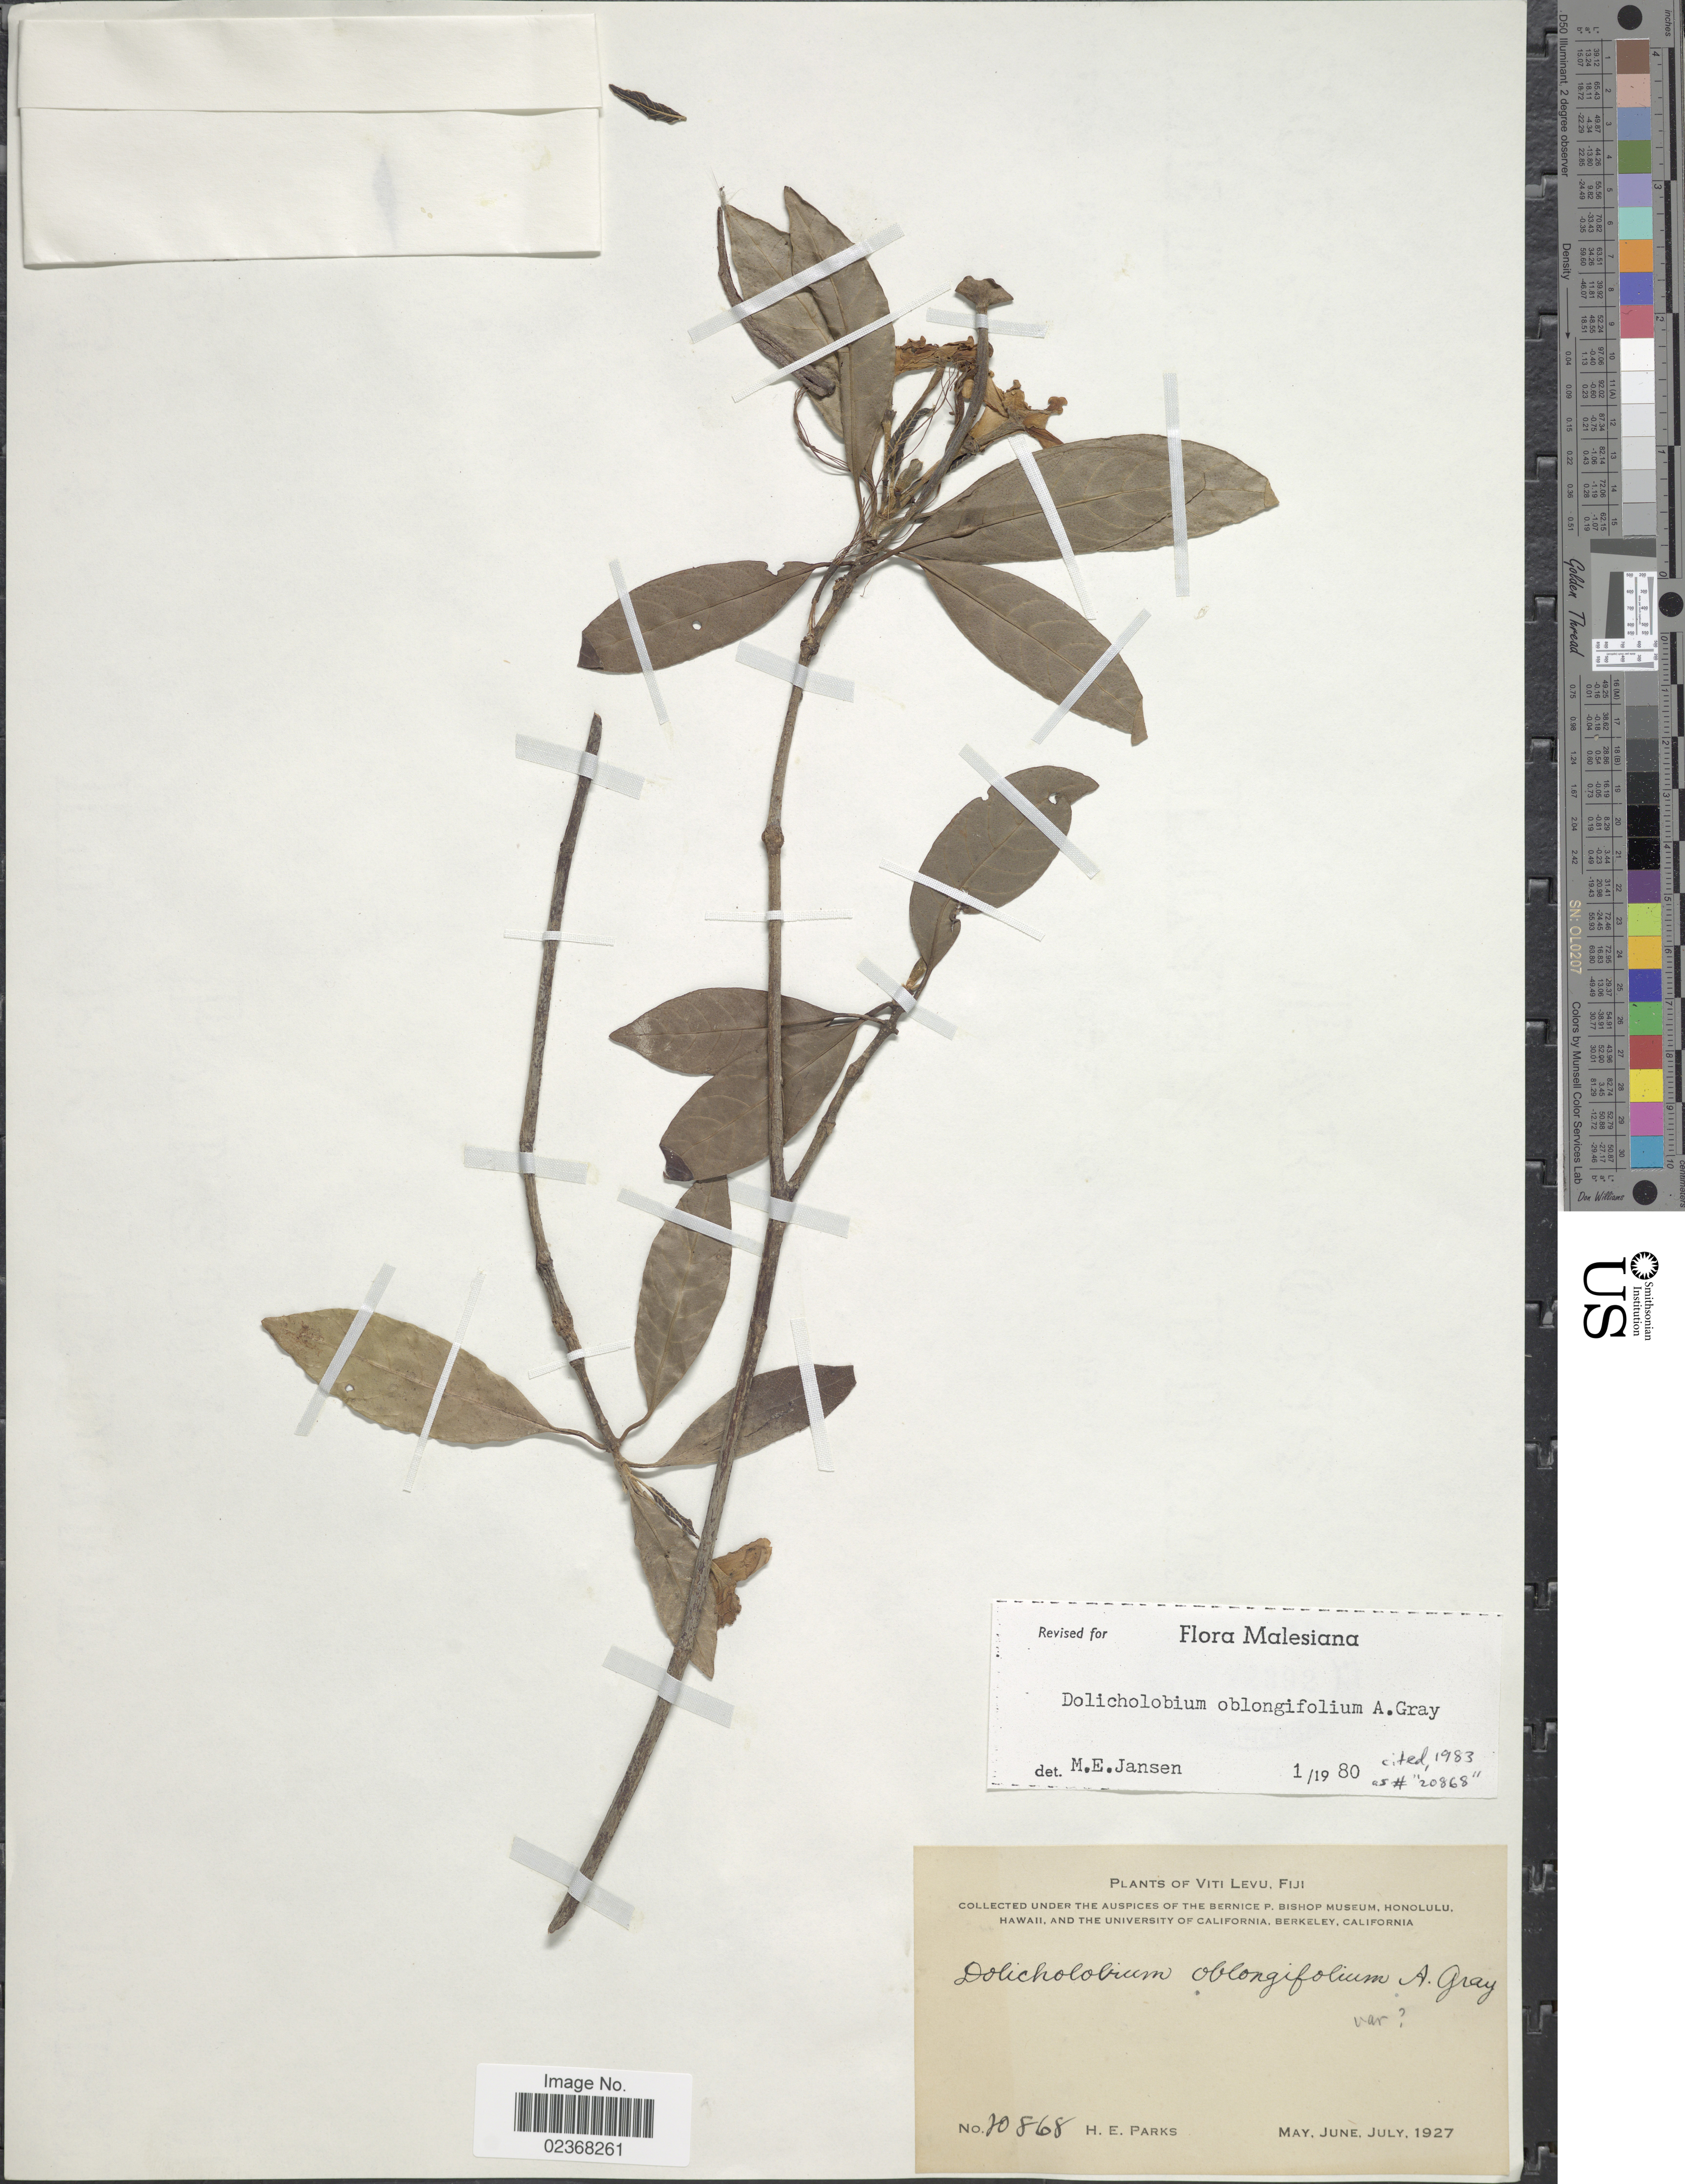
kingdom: Plantae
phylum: Tracheophyta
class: Magnoliopsida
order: Gentianales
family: Rubiaceae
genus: Dolicholobium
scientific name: Dolicholobium oblongifolium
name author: A. Gray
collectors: H. E. Parks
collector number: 20868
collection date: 1927-05/1927-07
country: Fiji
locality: Viti Levu, Fiji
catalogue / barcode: US 2192392